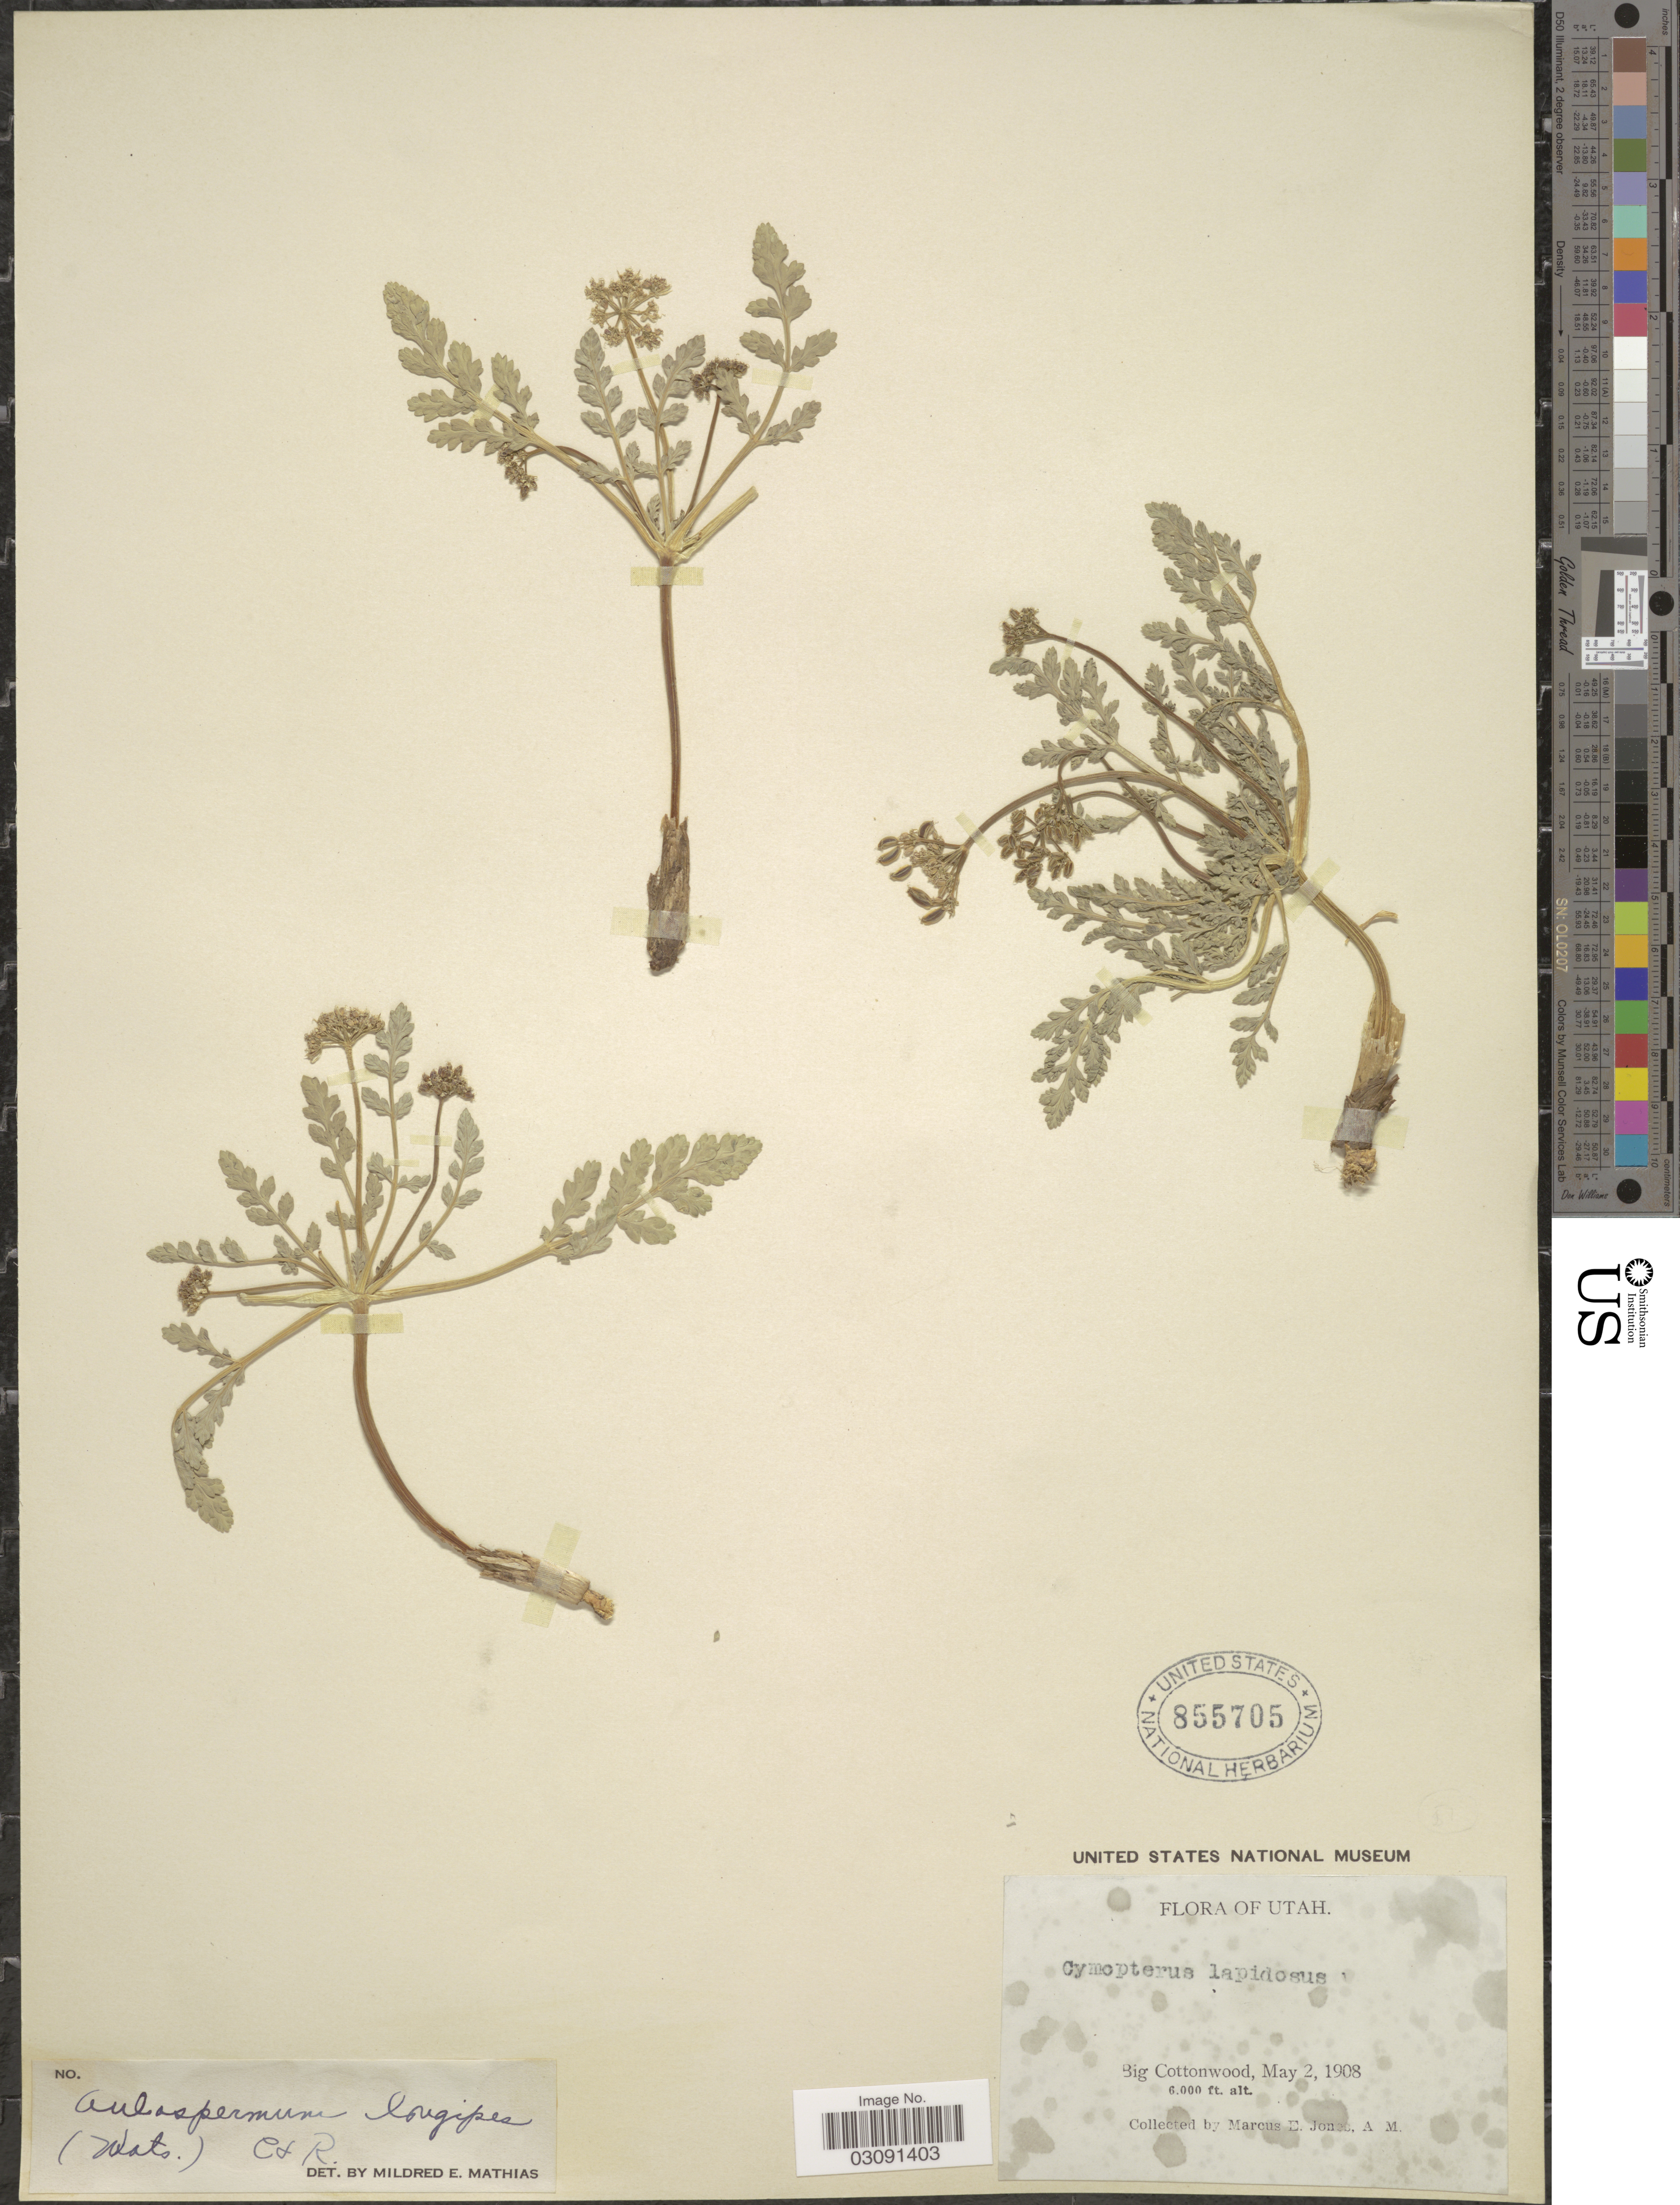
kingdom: Plantae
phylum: Tracheophyta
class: Magnoliopsida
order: Apiales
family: Apiaceae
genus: Cymopterus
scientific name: Cymopterus longipes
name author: S. Watson in C. King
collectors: M. E. Jones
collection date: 1908-05-02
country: United States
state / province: Utah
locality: Big Cottonwood.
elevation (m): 1829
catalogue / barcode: US 855705